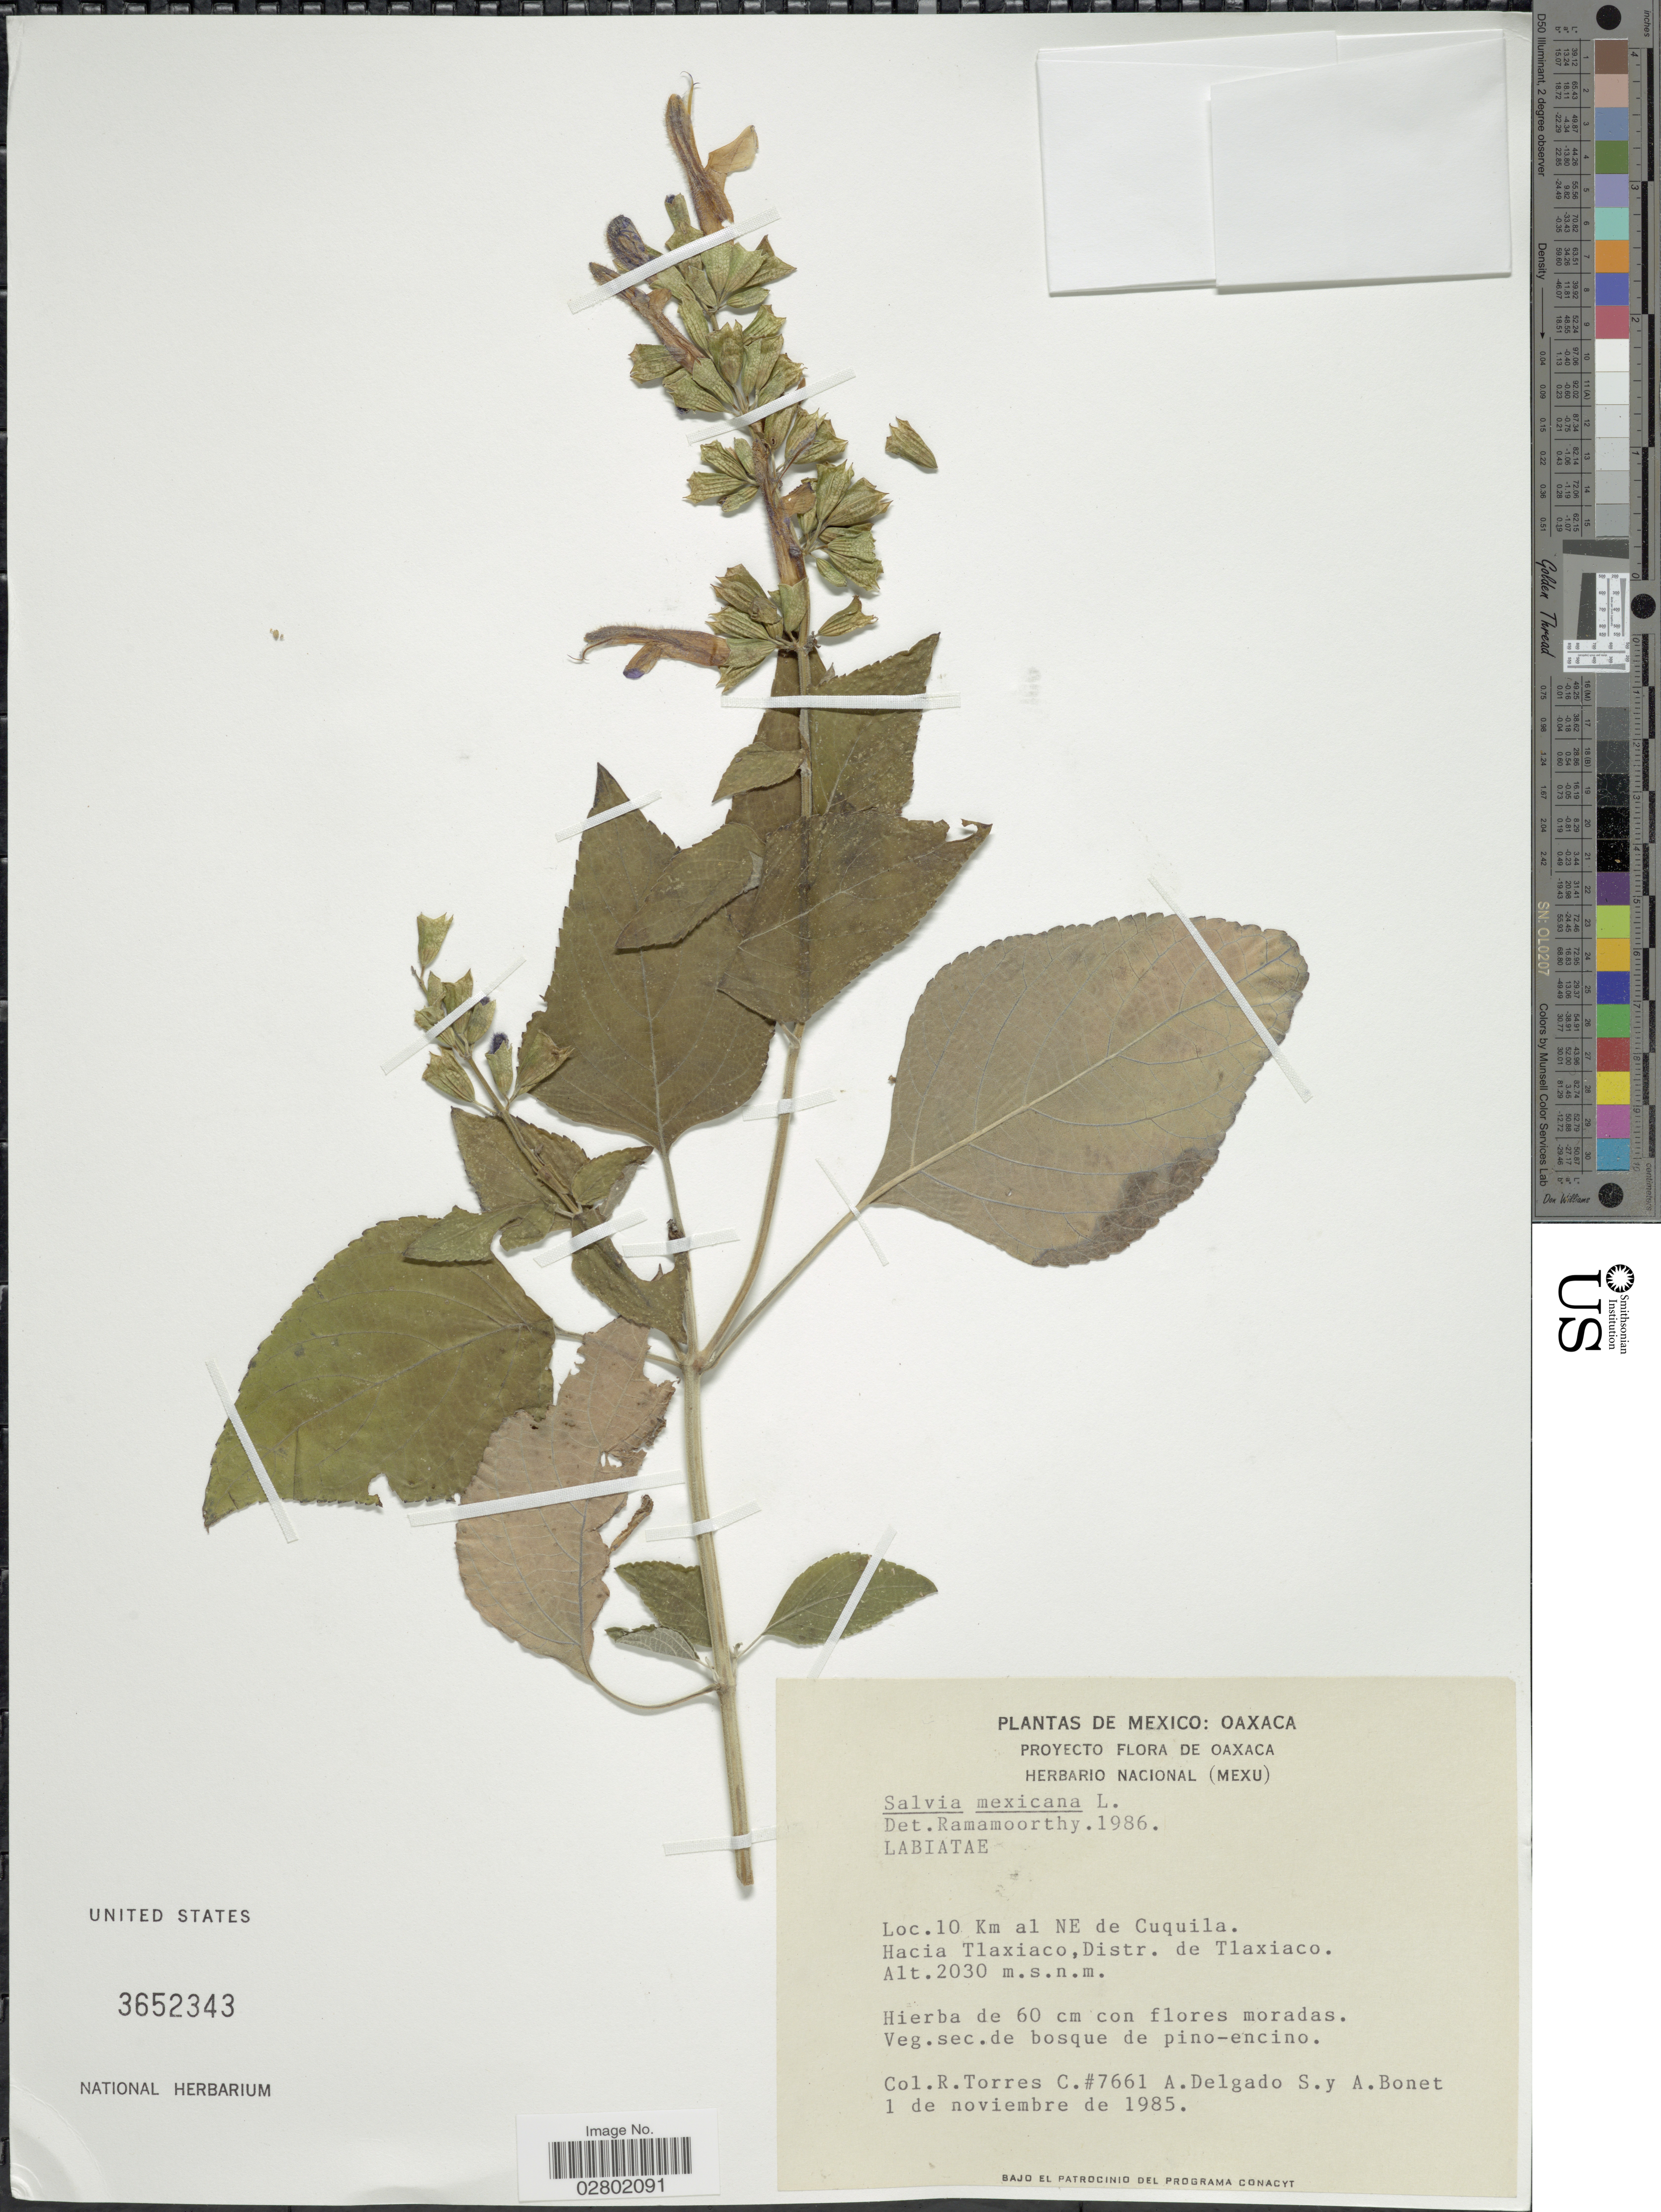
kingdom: Plantae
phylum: Tracheophyta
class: Magnoliopsida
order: Lamiales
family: Lamiaceae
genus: Salvia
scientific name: Salvia mexicana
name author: L.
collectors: R. Torres C., A. Delgado S. & A. Bonet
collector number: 7661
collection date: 1985-11-01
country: Mexico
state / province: Oaxaca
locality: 10 Km al NE de Cuquila. Hacia Tlaxiaco, Distr. de Tlaxiaco.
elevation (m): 2030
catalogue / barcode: US 3652343